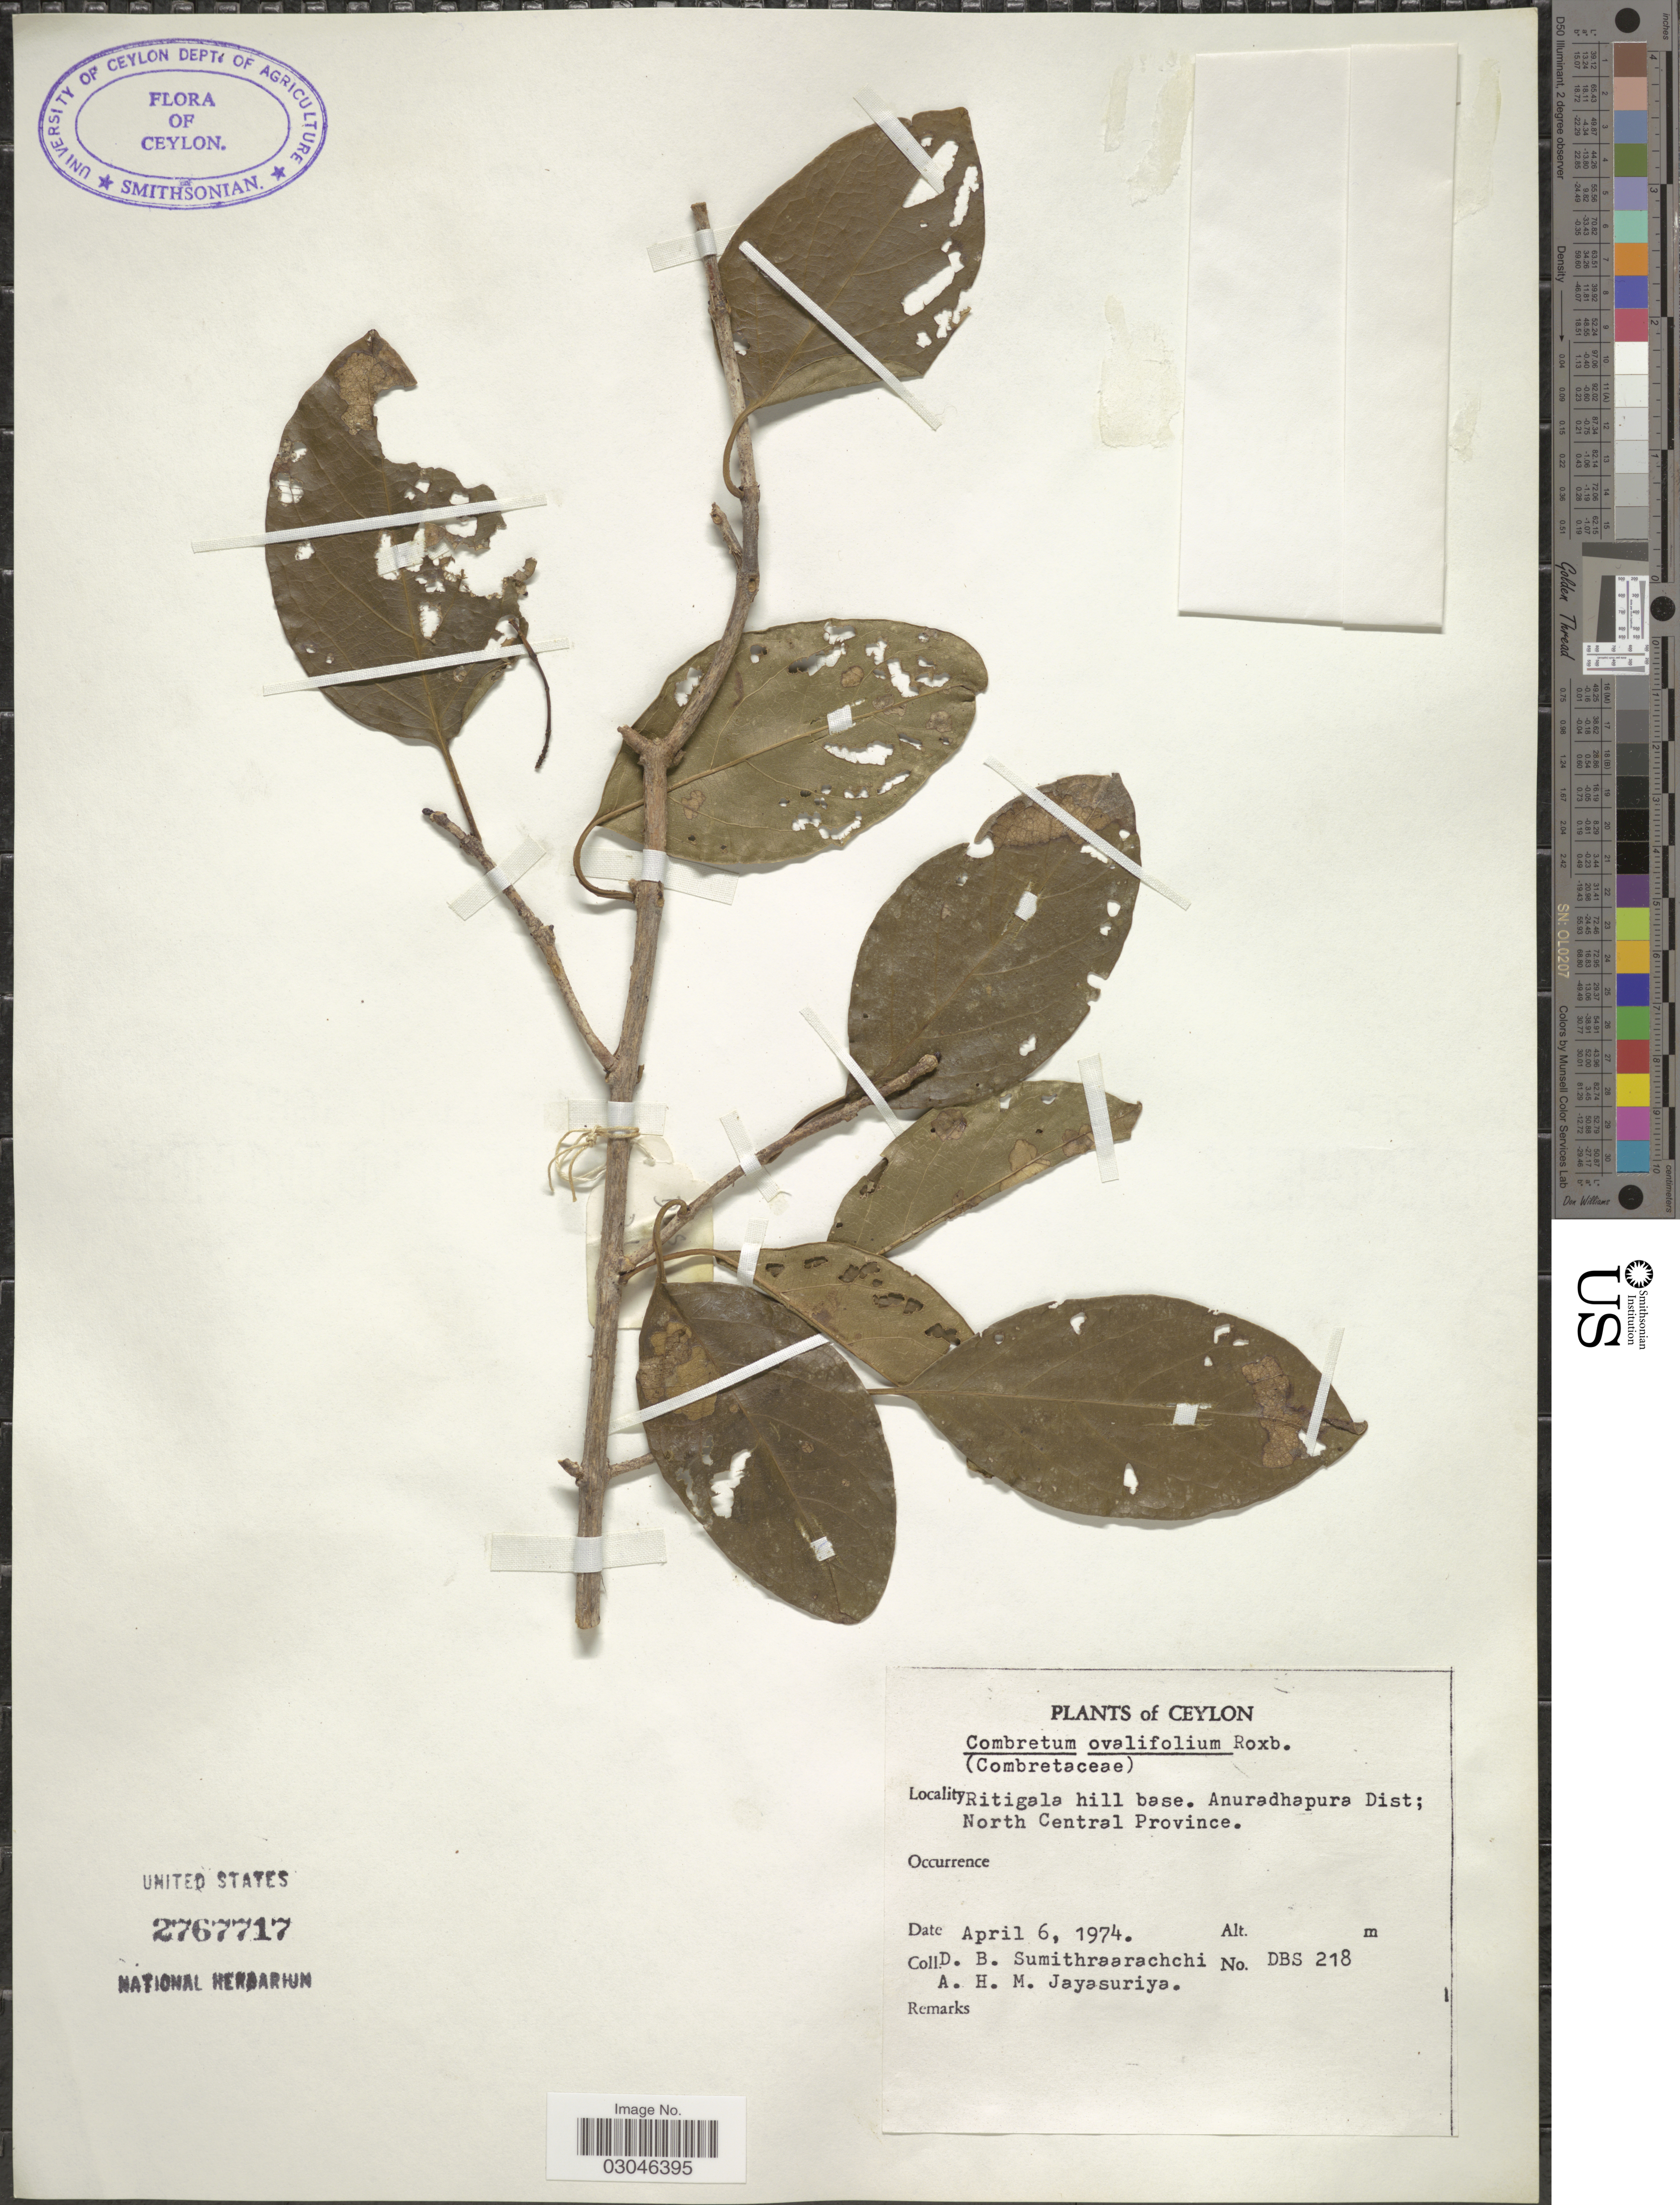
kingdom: Plantae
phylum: Tracheophyta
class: Magnoliopsida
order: Myrtales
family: Combretaceae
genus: Combretum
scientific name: Combretum ovalifolium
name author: Roxb.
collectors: D. B. Sumithraarachchi & A. H. Jayasuriya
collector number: DBS 218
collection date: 1974-04-06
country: Sri Lanka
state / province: North Central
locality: Ceylon. Ritigala hill base. Anuradhapura Dist.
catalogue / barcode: US 2767717